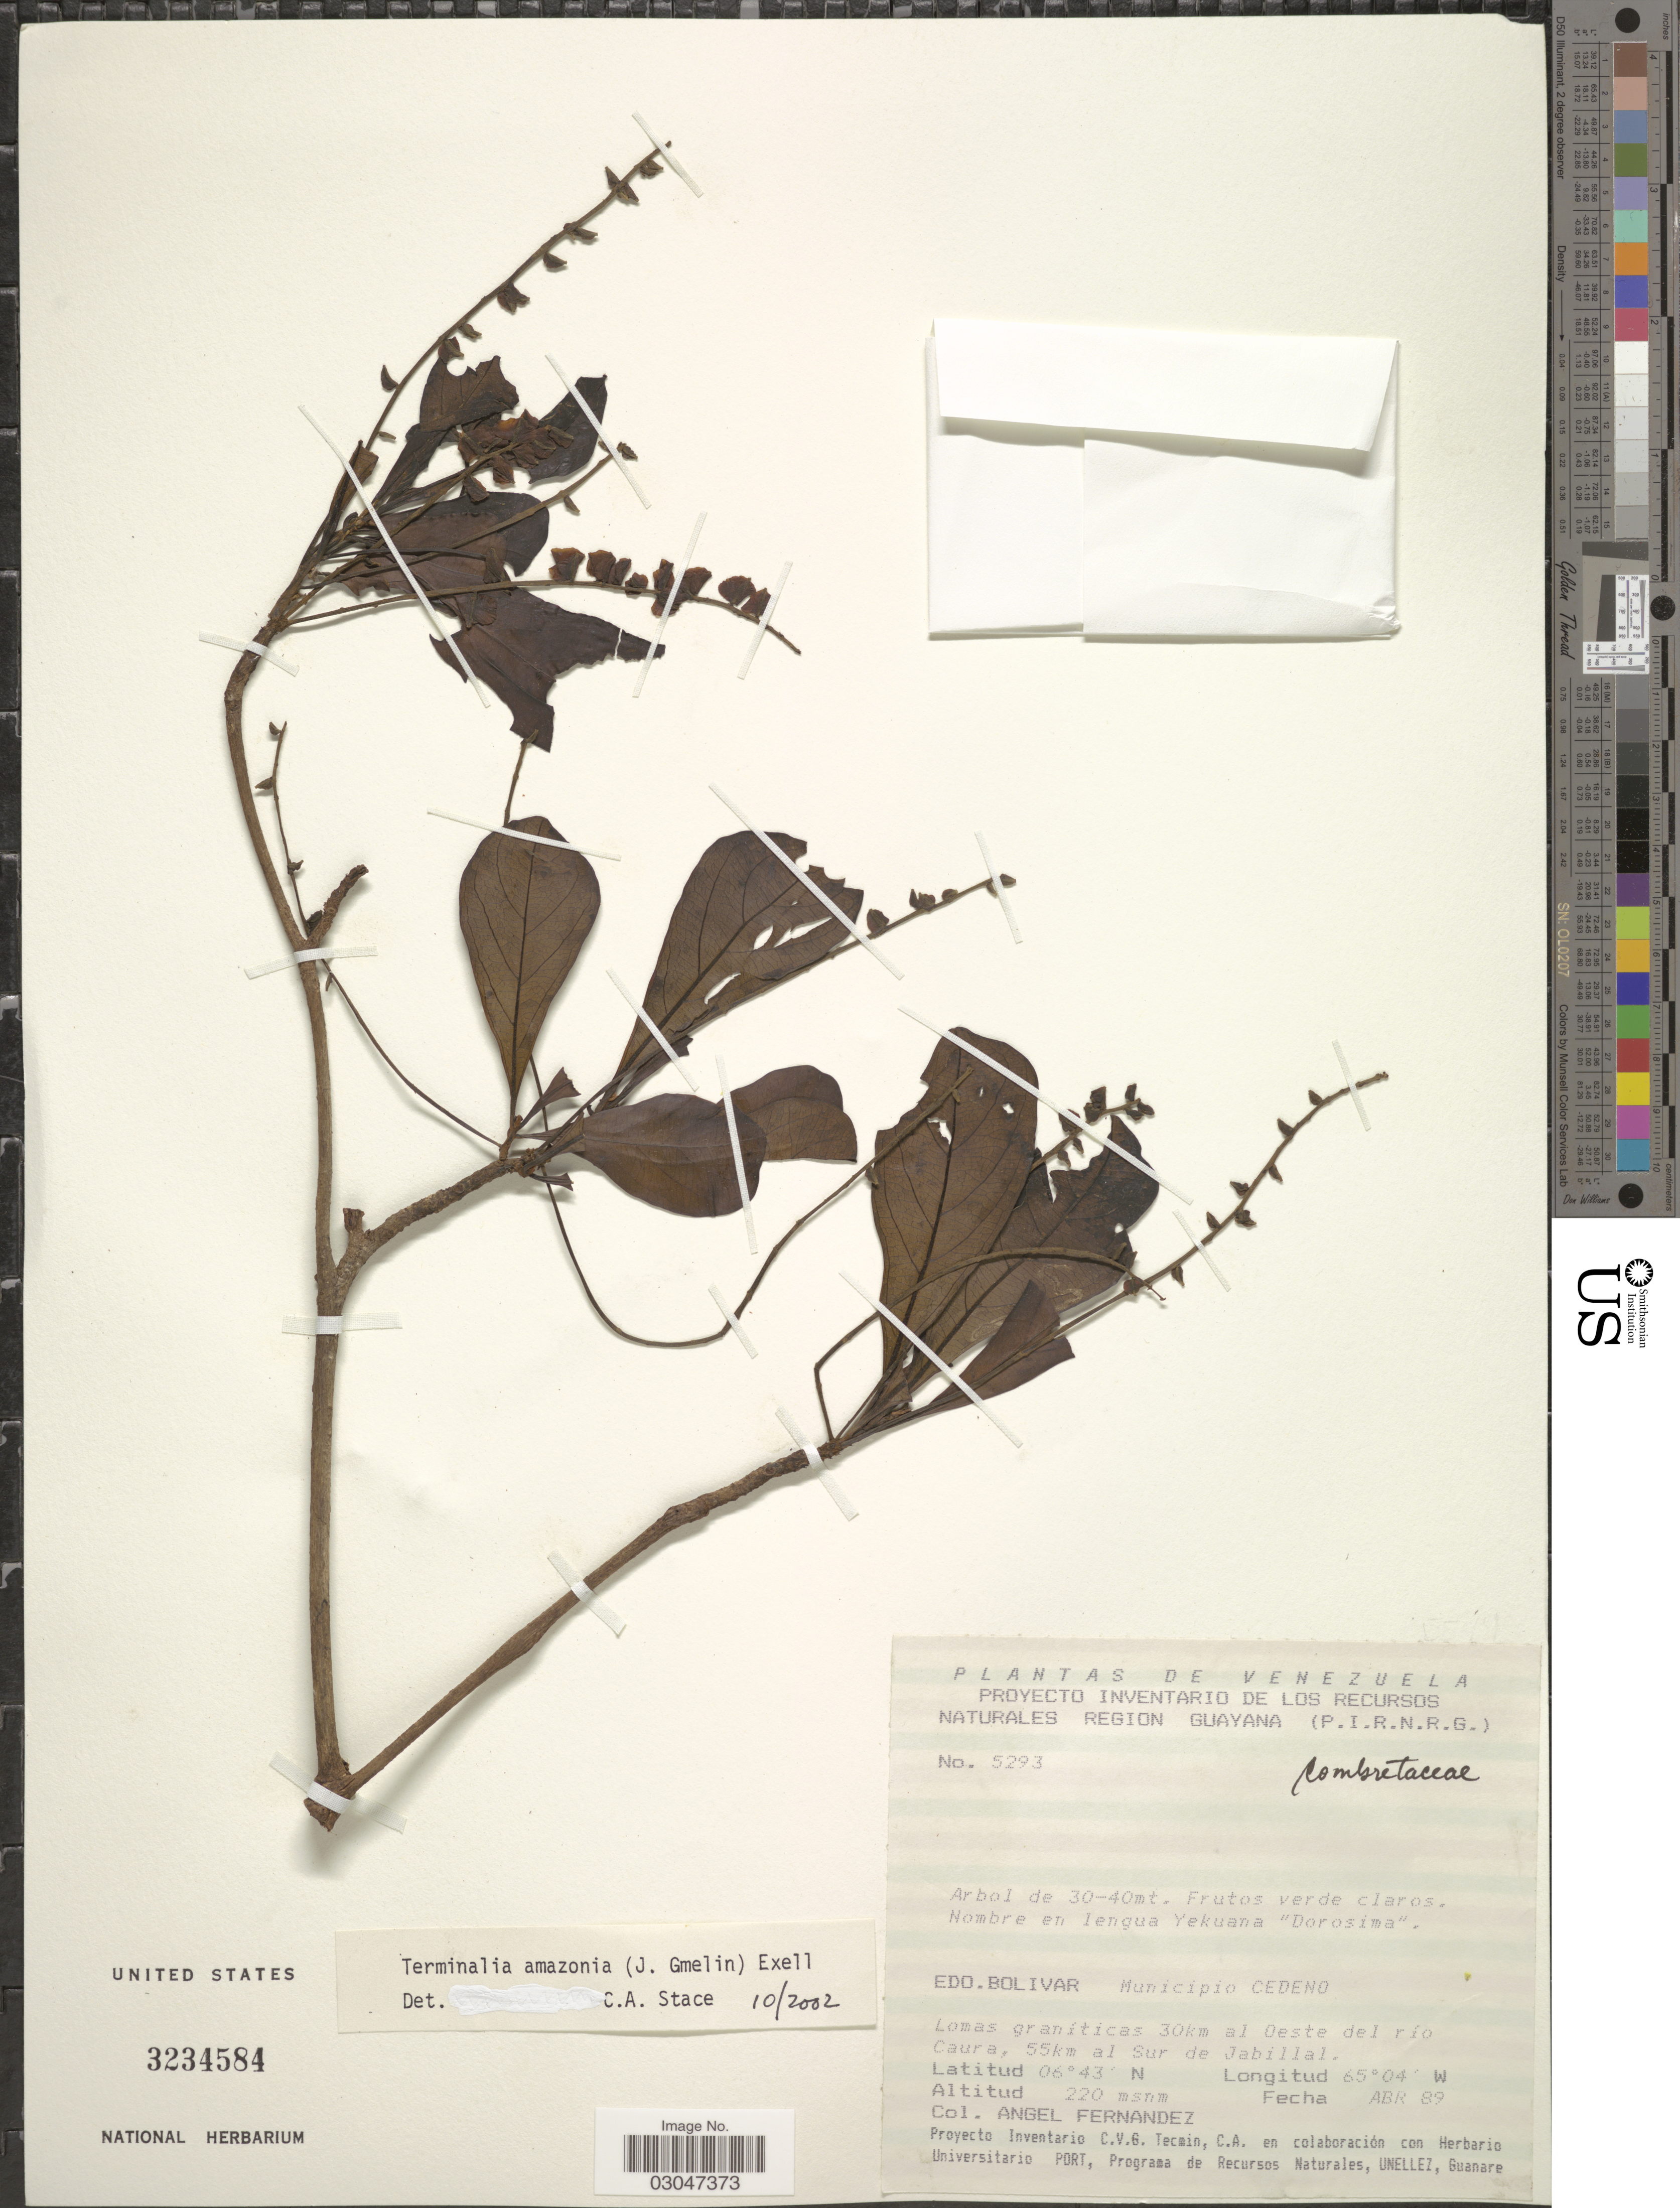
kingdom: Plantae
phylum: Tracheophyta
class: Magnoliopsida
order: Myrtales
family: Combretaceae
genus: Terminalia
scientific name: Terminalia amazonia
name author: (J.F. Gmel.) Exell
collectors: Á. Fernández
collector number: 5293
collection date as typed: Transcribed d/m/y: /4/89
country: Venezuela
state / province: Bolivar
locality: Municipio Cedeno. Lomas graníticas 30km al Oeste del río Caura, 55km al Sur de Jabillal.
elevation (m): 220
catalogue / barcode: US 3234584